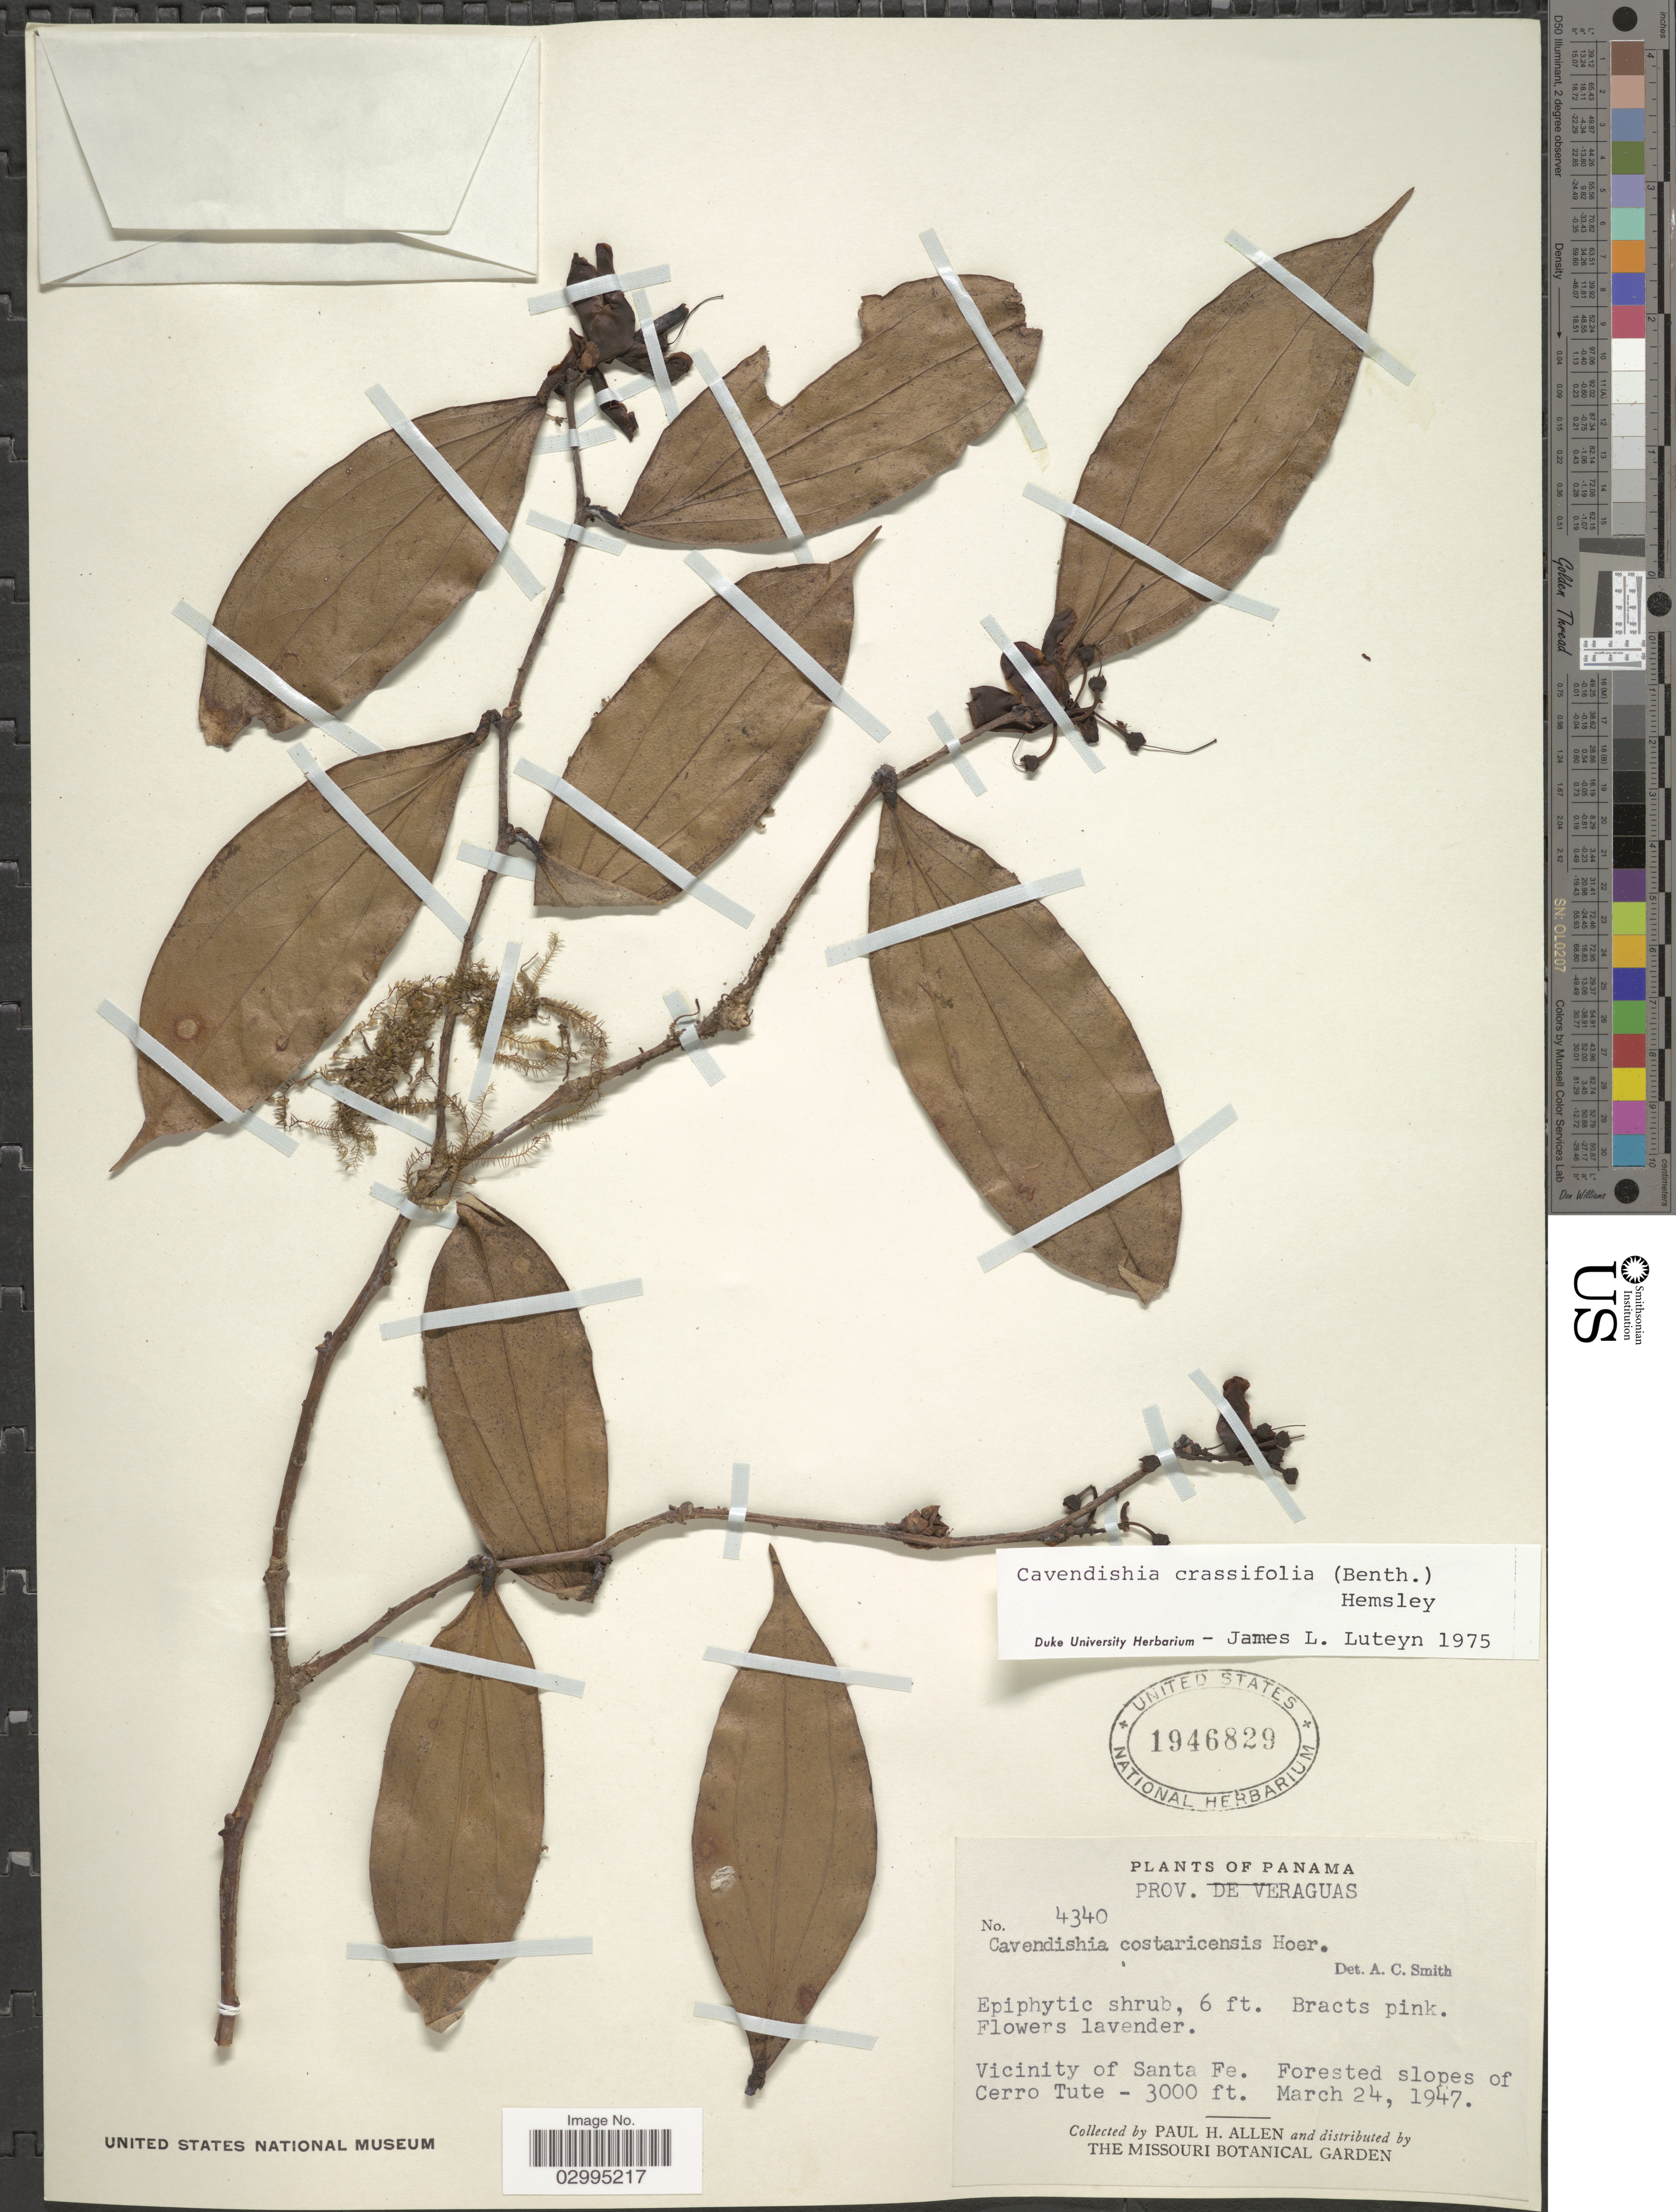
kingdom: Plantae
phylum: Tracheophyta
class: Magnoliopsida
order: Ericales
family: Ericaceae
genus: Cavendishia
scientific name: Cavendishia crassifolia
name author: (Benth.) Hemsl.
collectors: P. H. Allen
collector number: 4340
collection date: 1947-03-24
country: Panama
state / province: Veraguas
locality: Vicinity of Santa Fe. Forested slopes of Cerro Tute.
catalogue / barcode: US 1946829